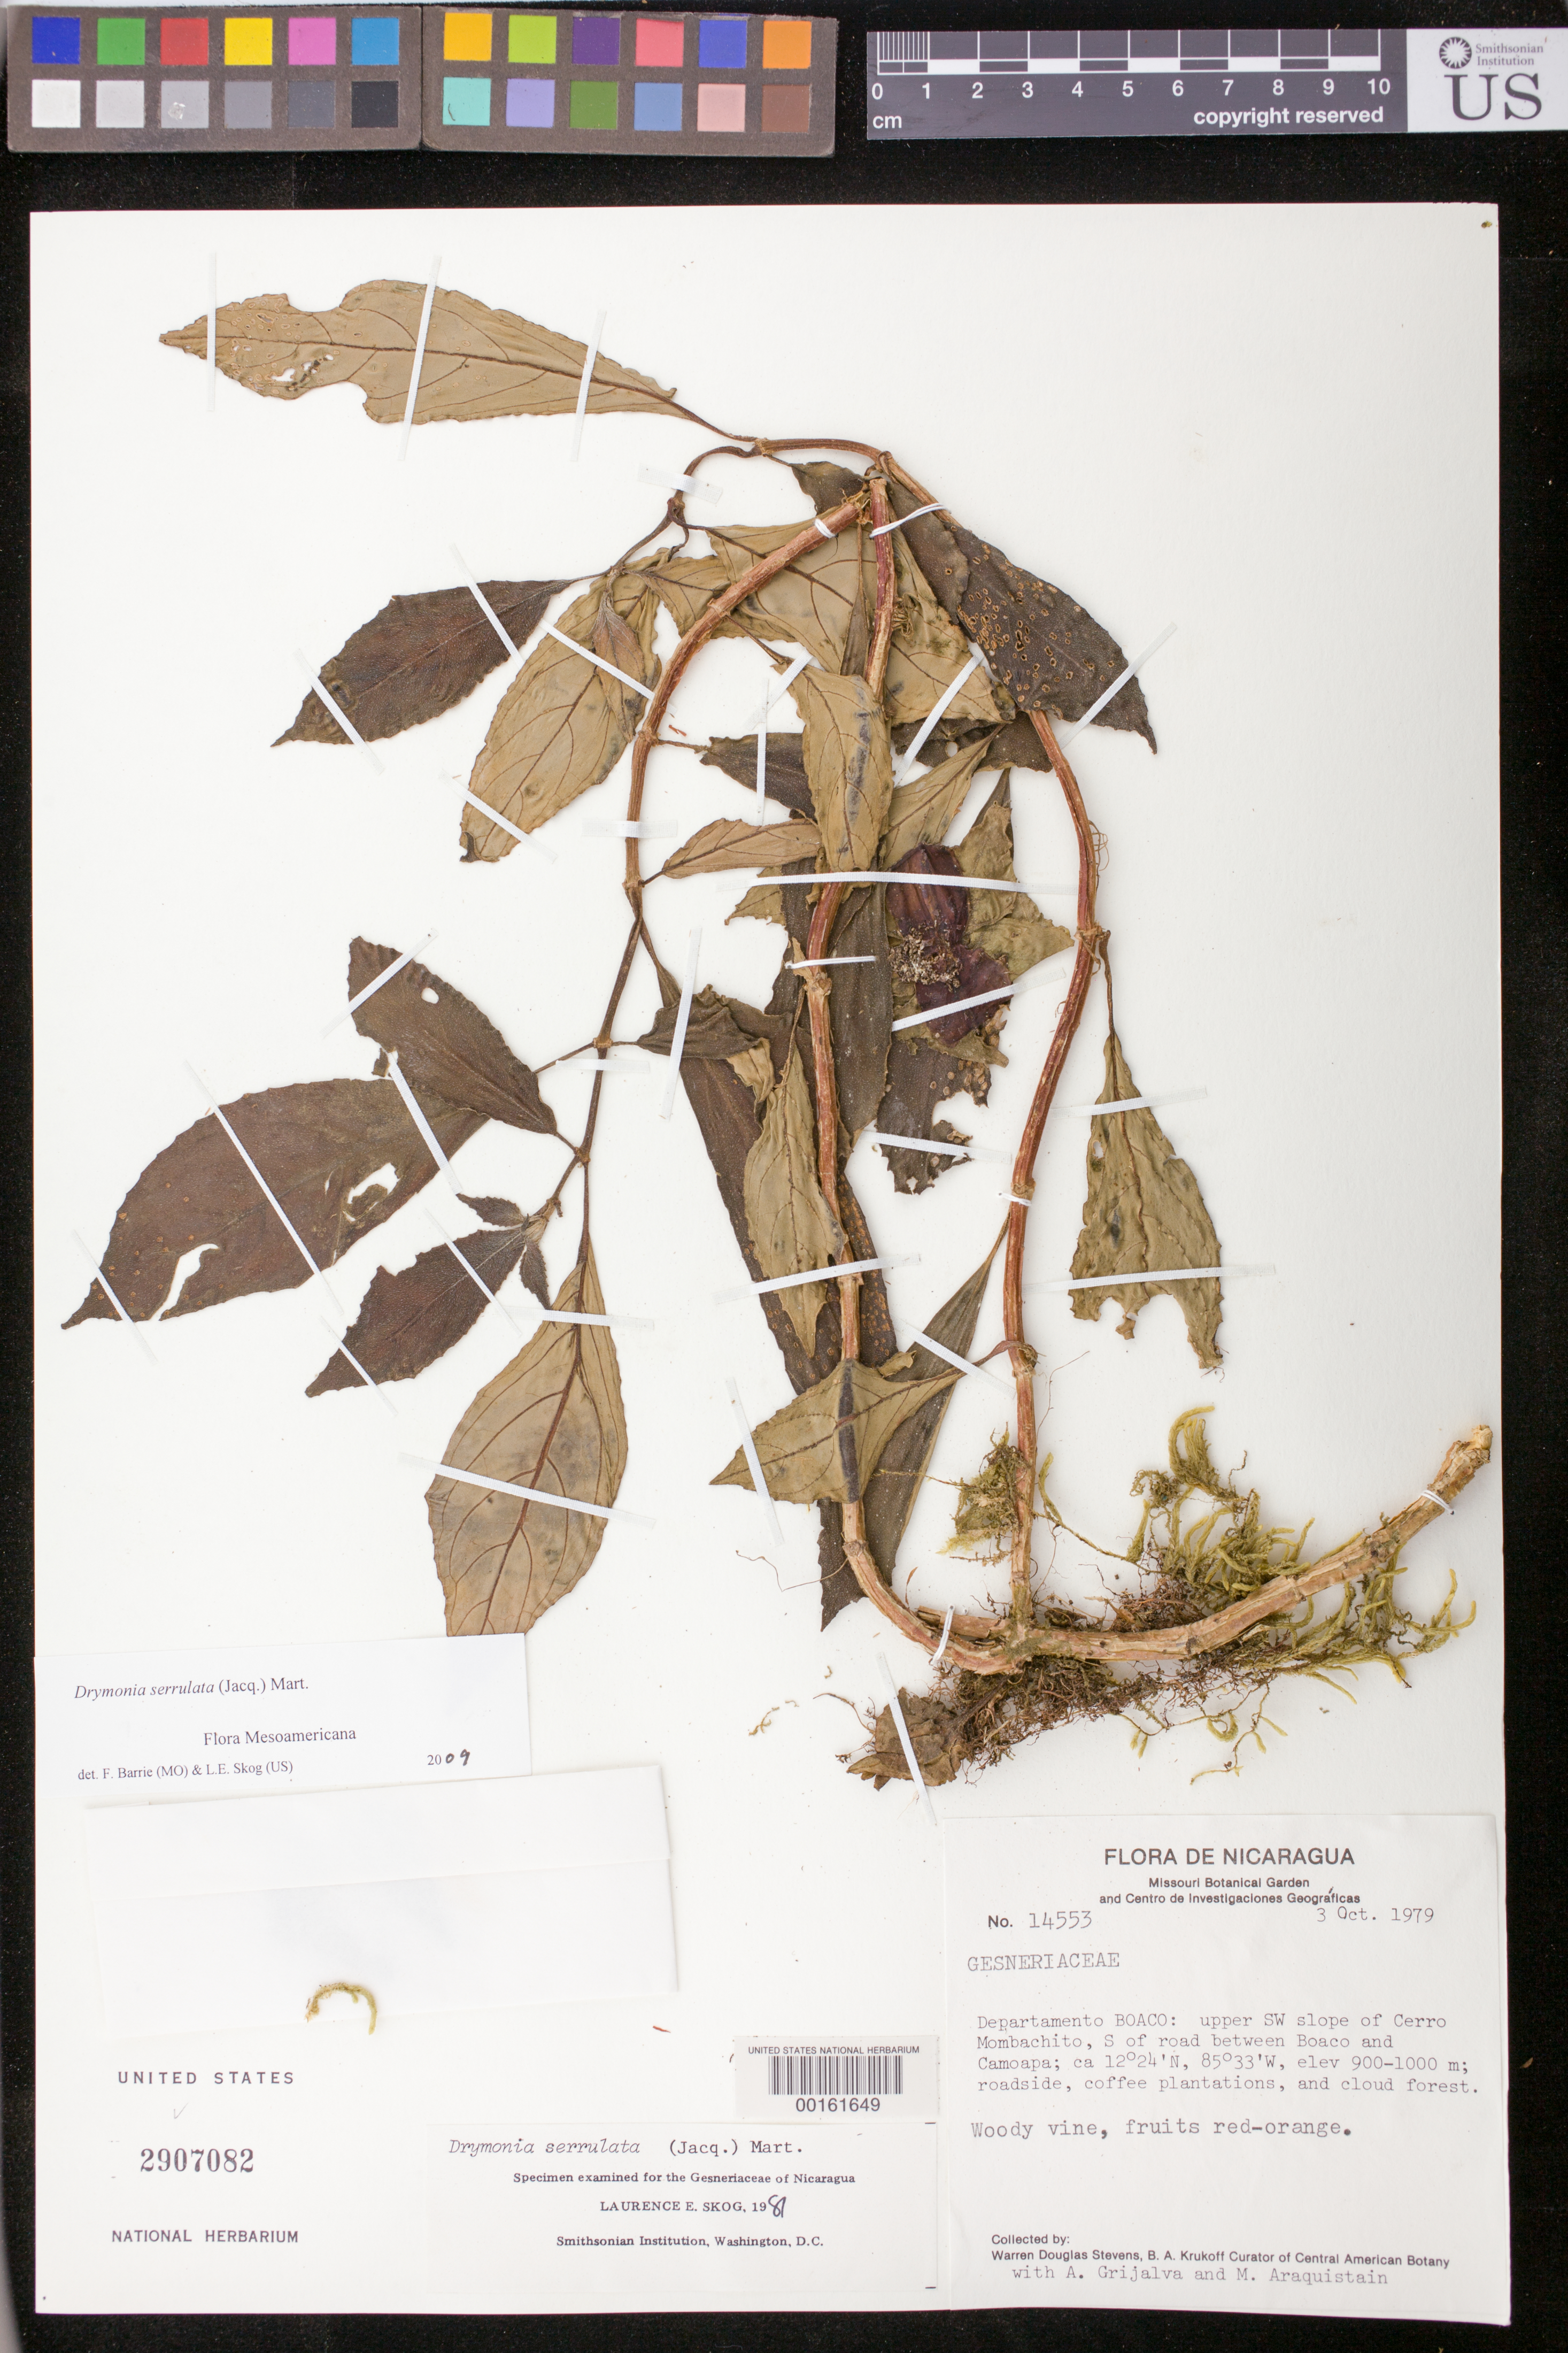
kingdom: Plantae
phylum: Tracheophyta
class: Magnoliopsida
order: Lamiales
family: Gesneriaceae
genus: Drymonia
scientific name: Drymonia serrulata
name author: (Jacq.) Mart.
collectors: W. D. Stevens & et al.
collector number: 14553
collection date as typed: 03 Oct 1979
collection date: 1979-10-03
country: Nicaragua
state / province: Boaco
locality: Upper SW slope of Cerro Mombachito, S of road between Boaco and Campoaca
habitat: Roadside, coffee plantations, and cloud forest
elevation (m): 900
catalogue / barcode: US 2907082